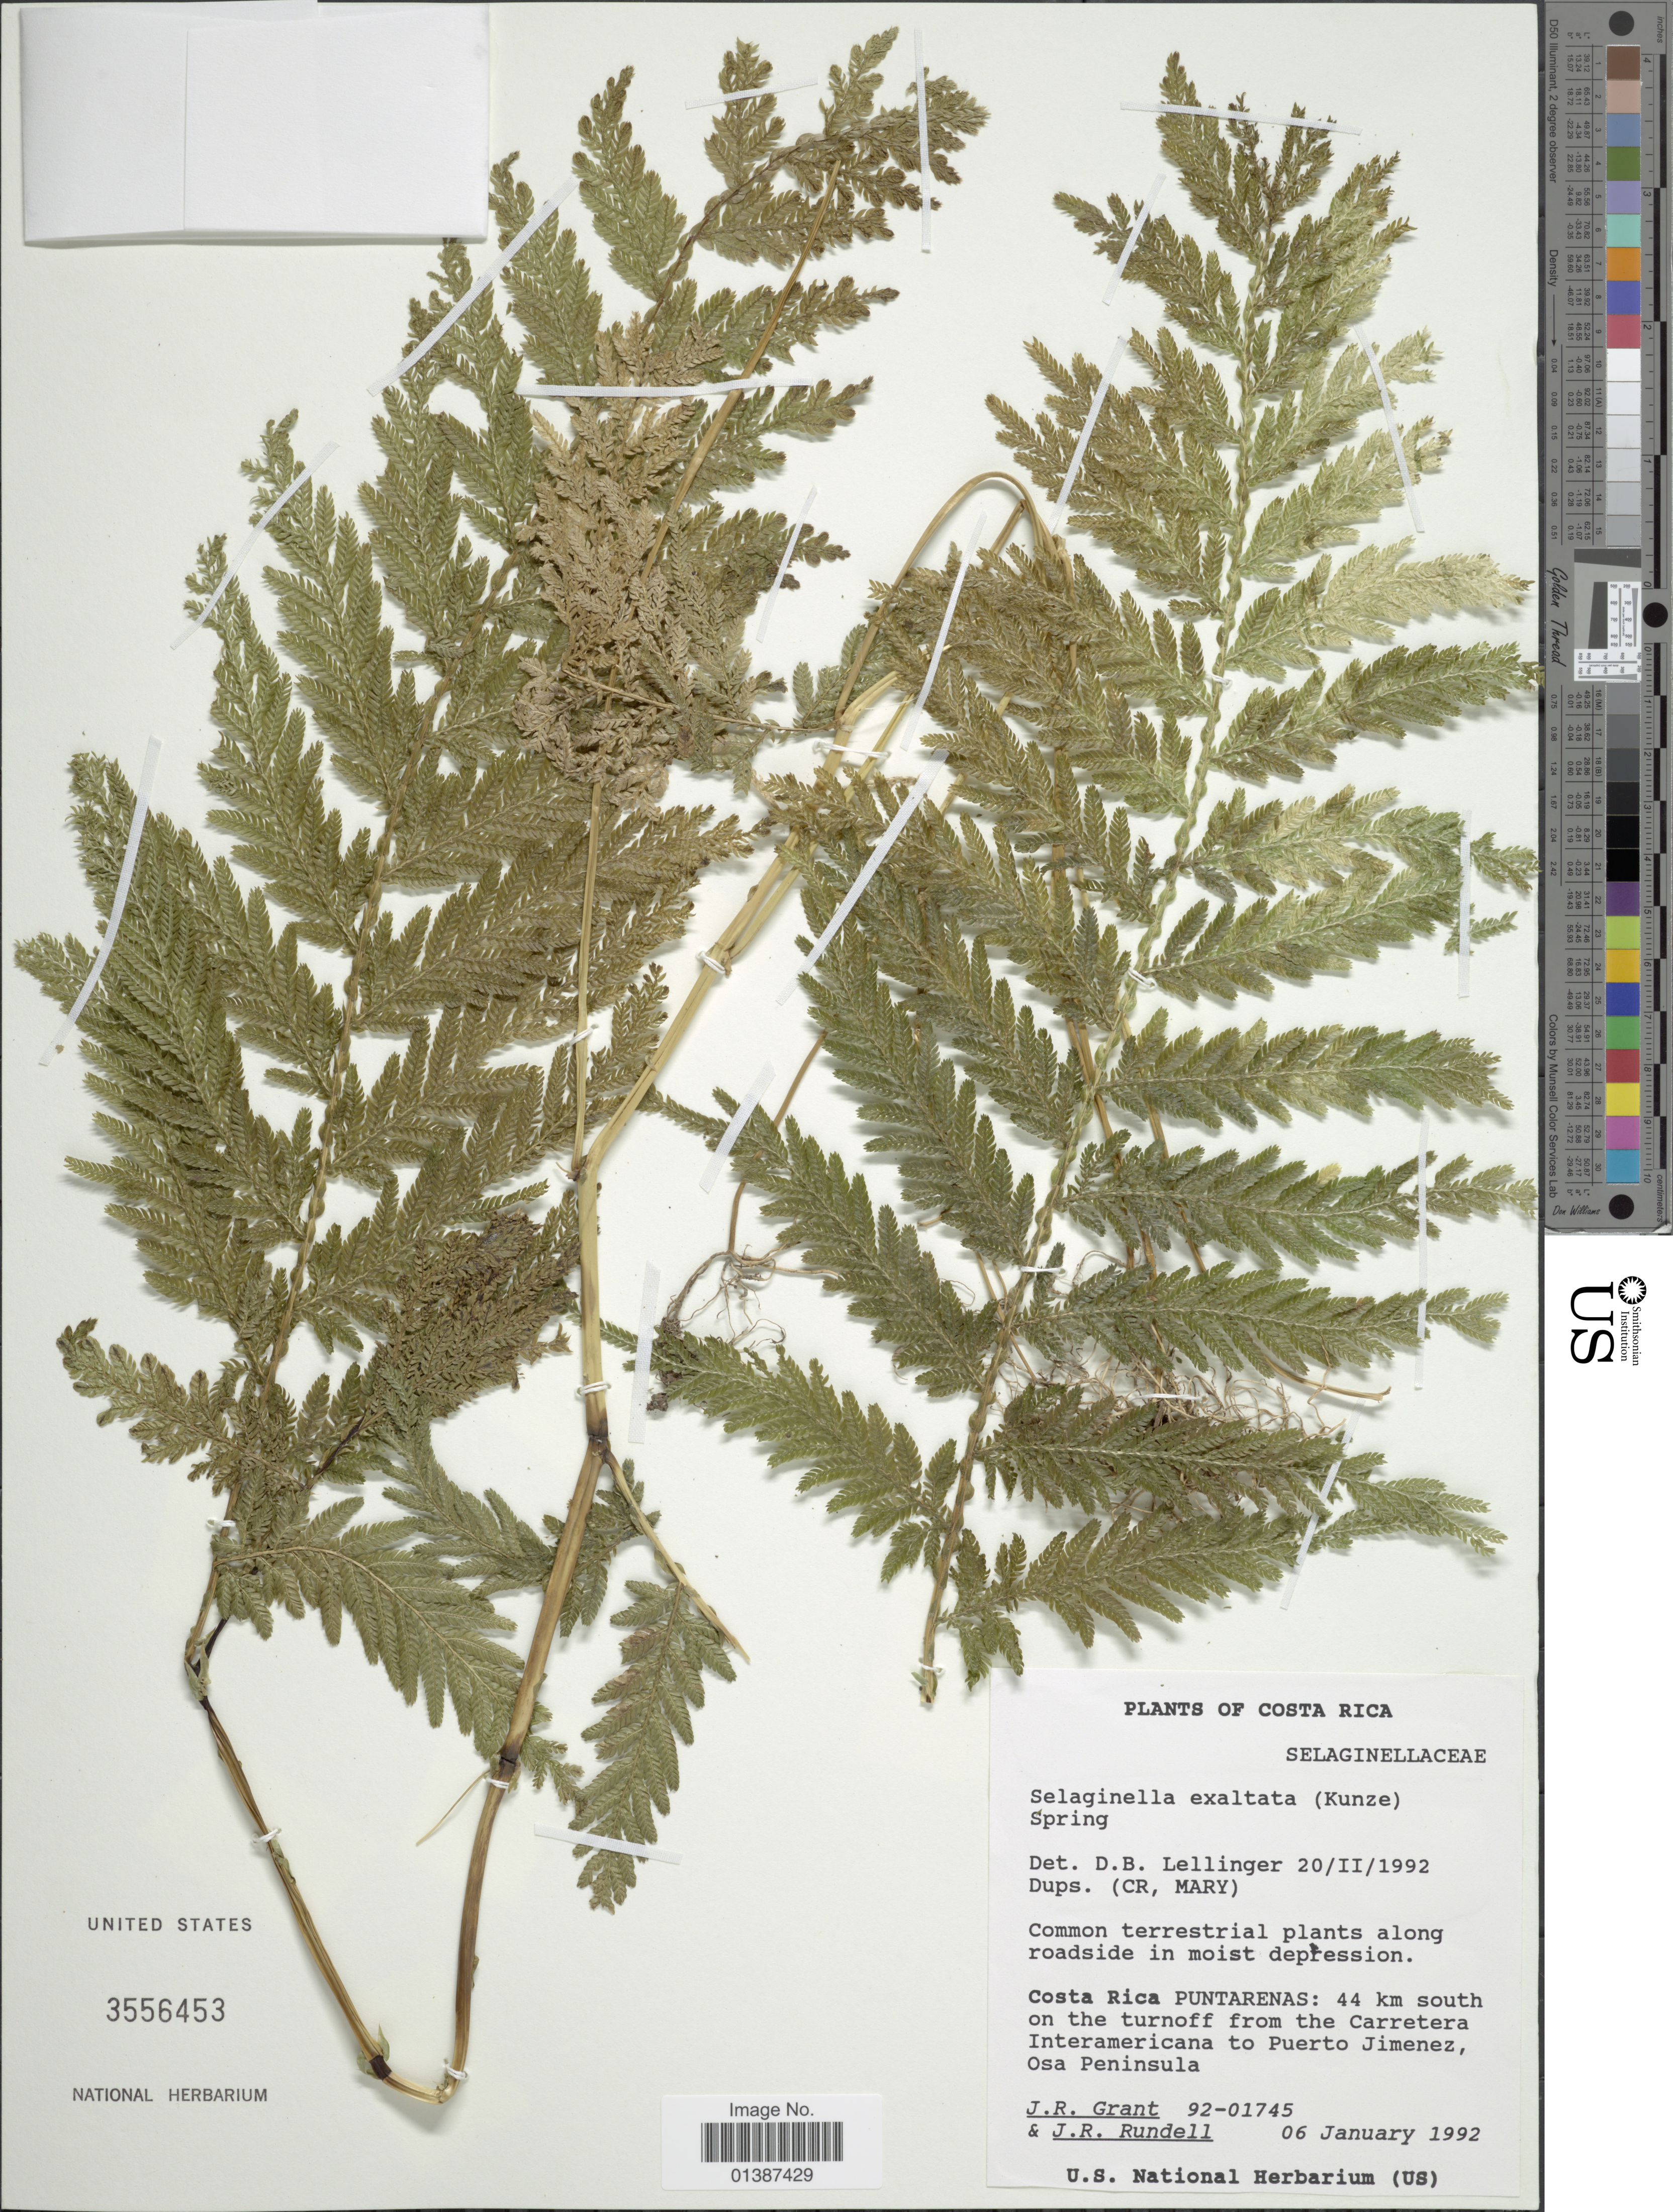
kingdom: Plantae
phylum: Tracheophyta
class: Lycopodiopsida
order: Selaginellales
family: Selaginellaceae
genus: Selaginella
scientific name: Selaginella exaltata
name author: (Kunze) Spring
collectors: J. Grant & J. R. Rundell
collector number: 92-01745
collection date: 1992-01-06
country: Costa Rica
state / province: Puntarenas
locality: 44 km south on the turnoff from the Carretera Interamerican to puerto Jimenez, Osa Peninsula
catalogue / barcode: US 3556453